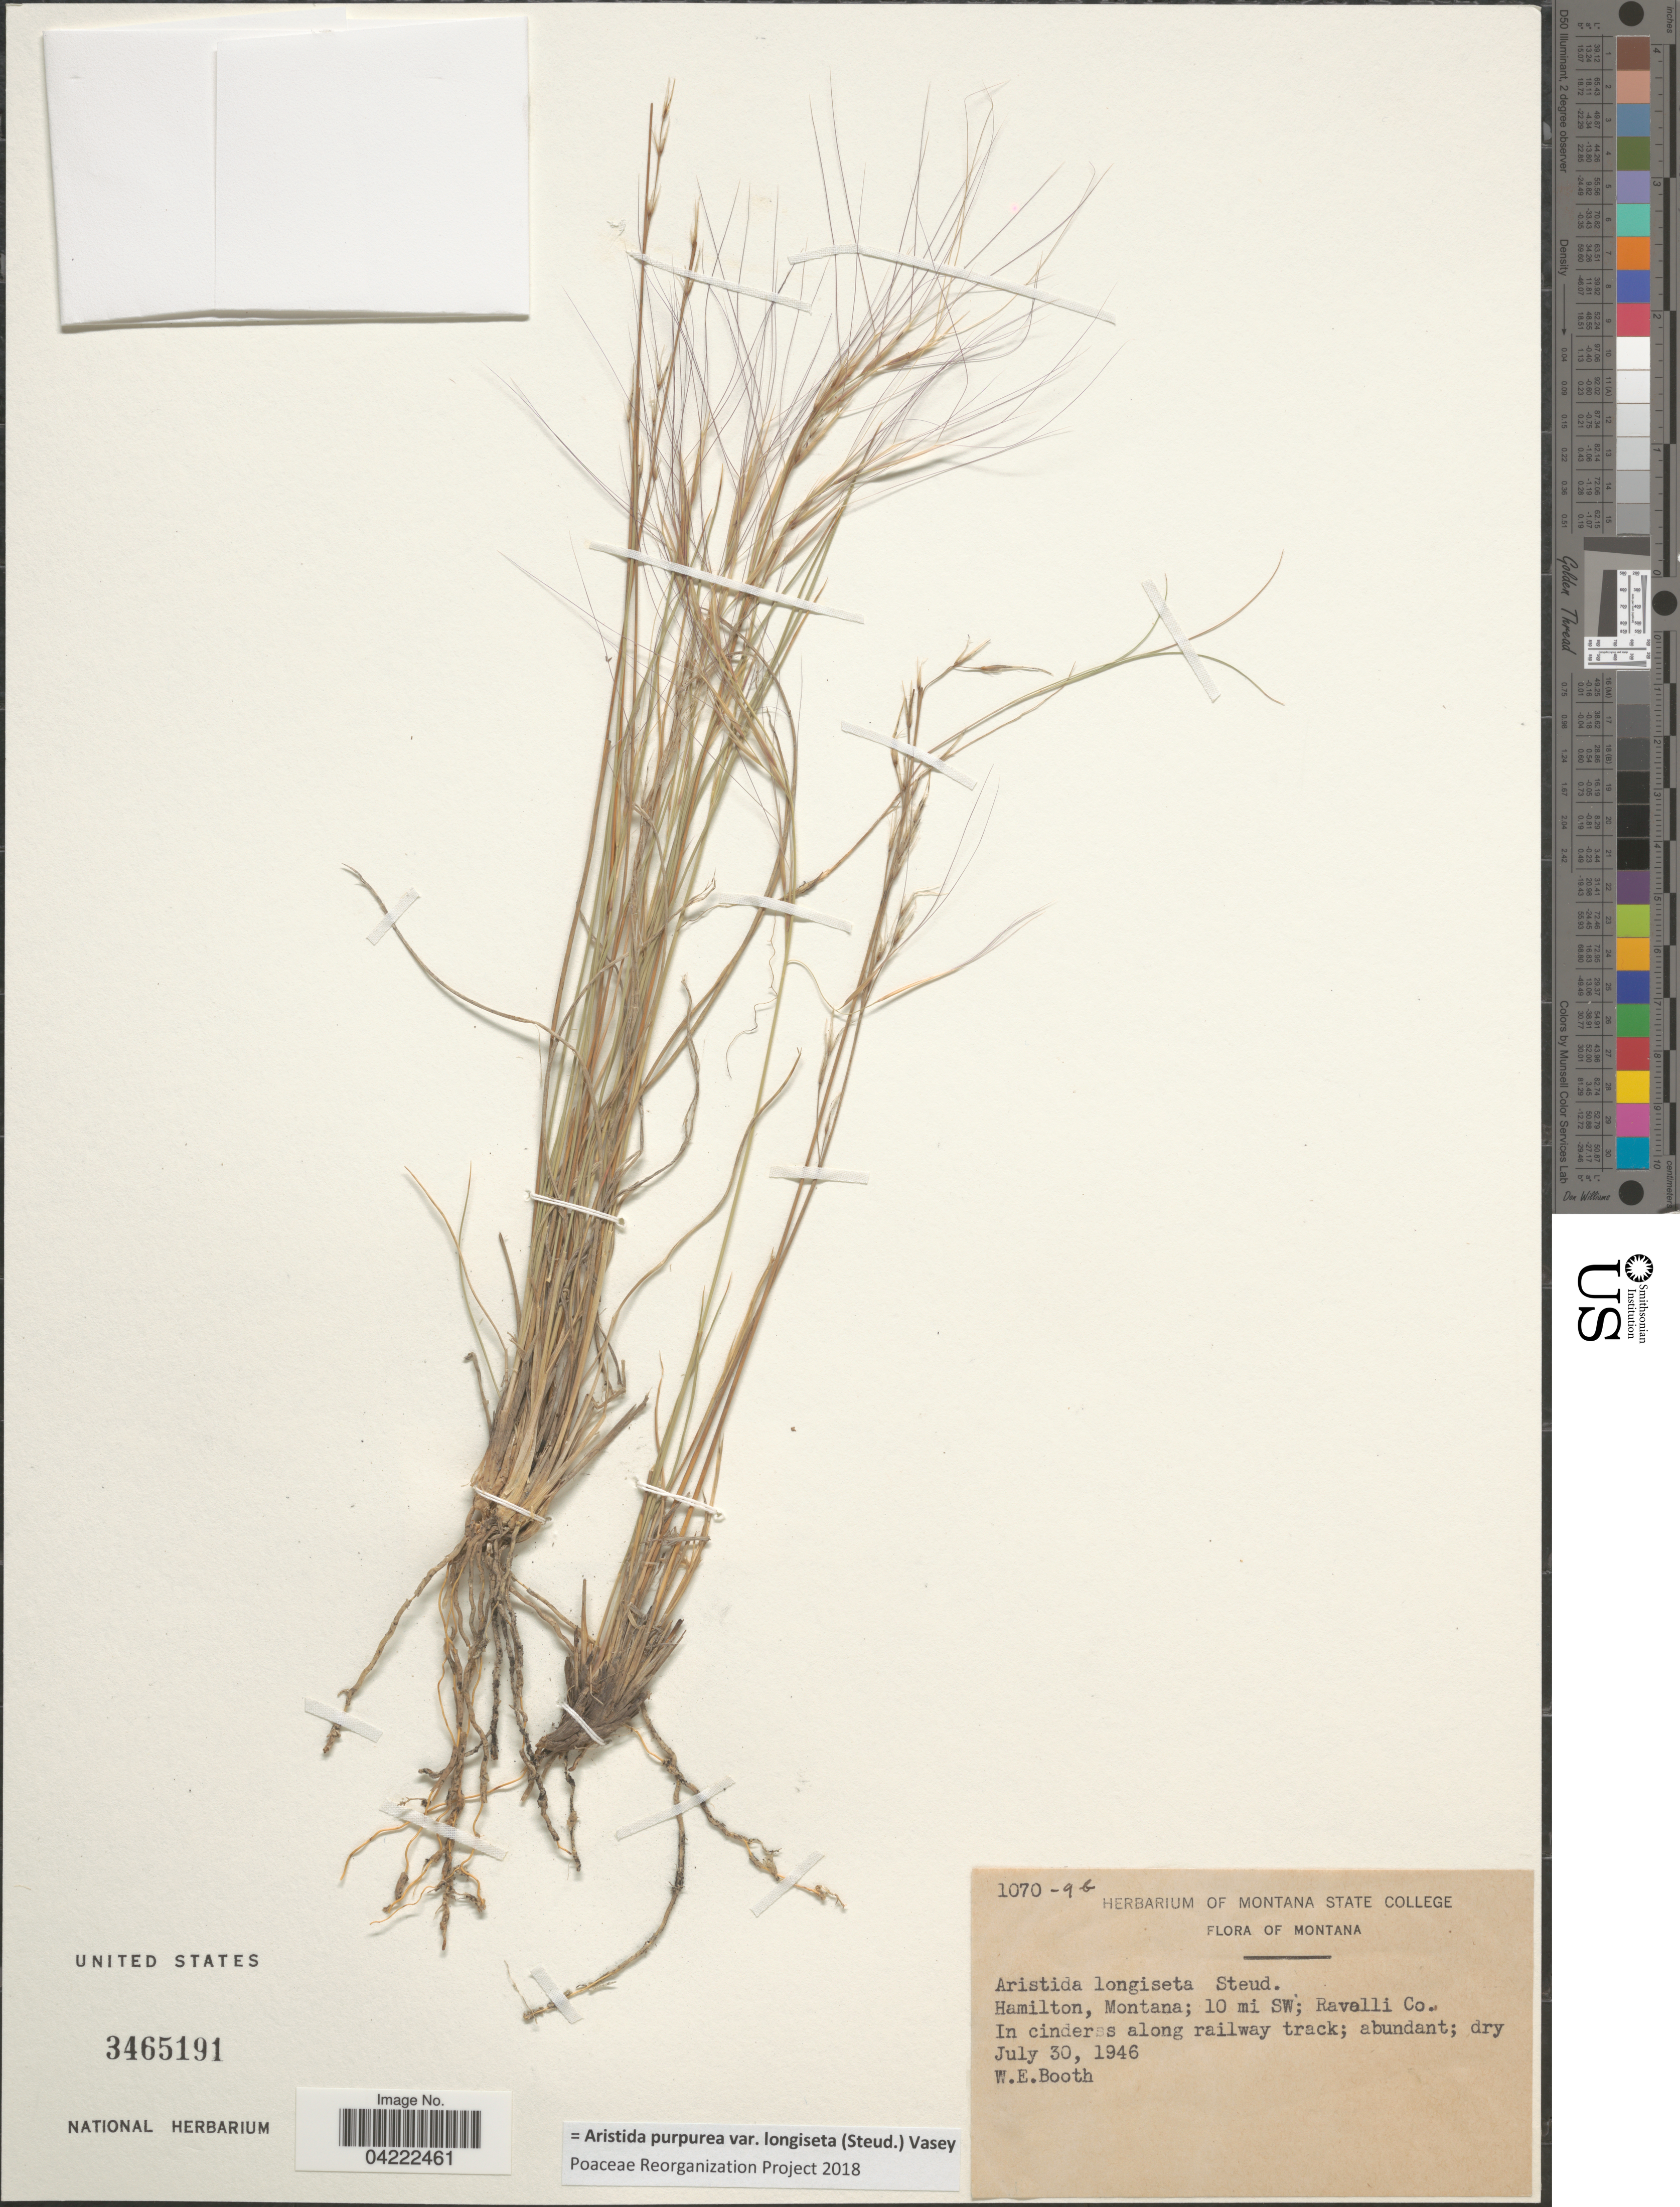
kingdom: Plantae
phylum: Tracheophyta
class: Liliopsida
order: Poales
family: Poaceae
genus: Aristida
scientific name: Aristida purpurea var. longiseta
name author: (Steud.) Vasey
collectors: W. Booth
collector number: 1070-9b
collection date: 1946-07-30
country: United States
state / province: Montana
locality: Hamilton; 10 mi SW; Ravelli Co. In cinders along railway track.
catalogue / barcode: US 3465191